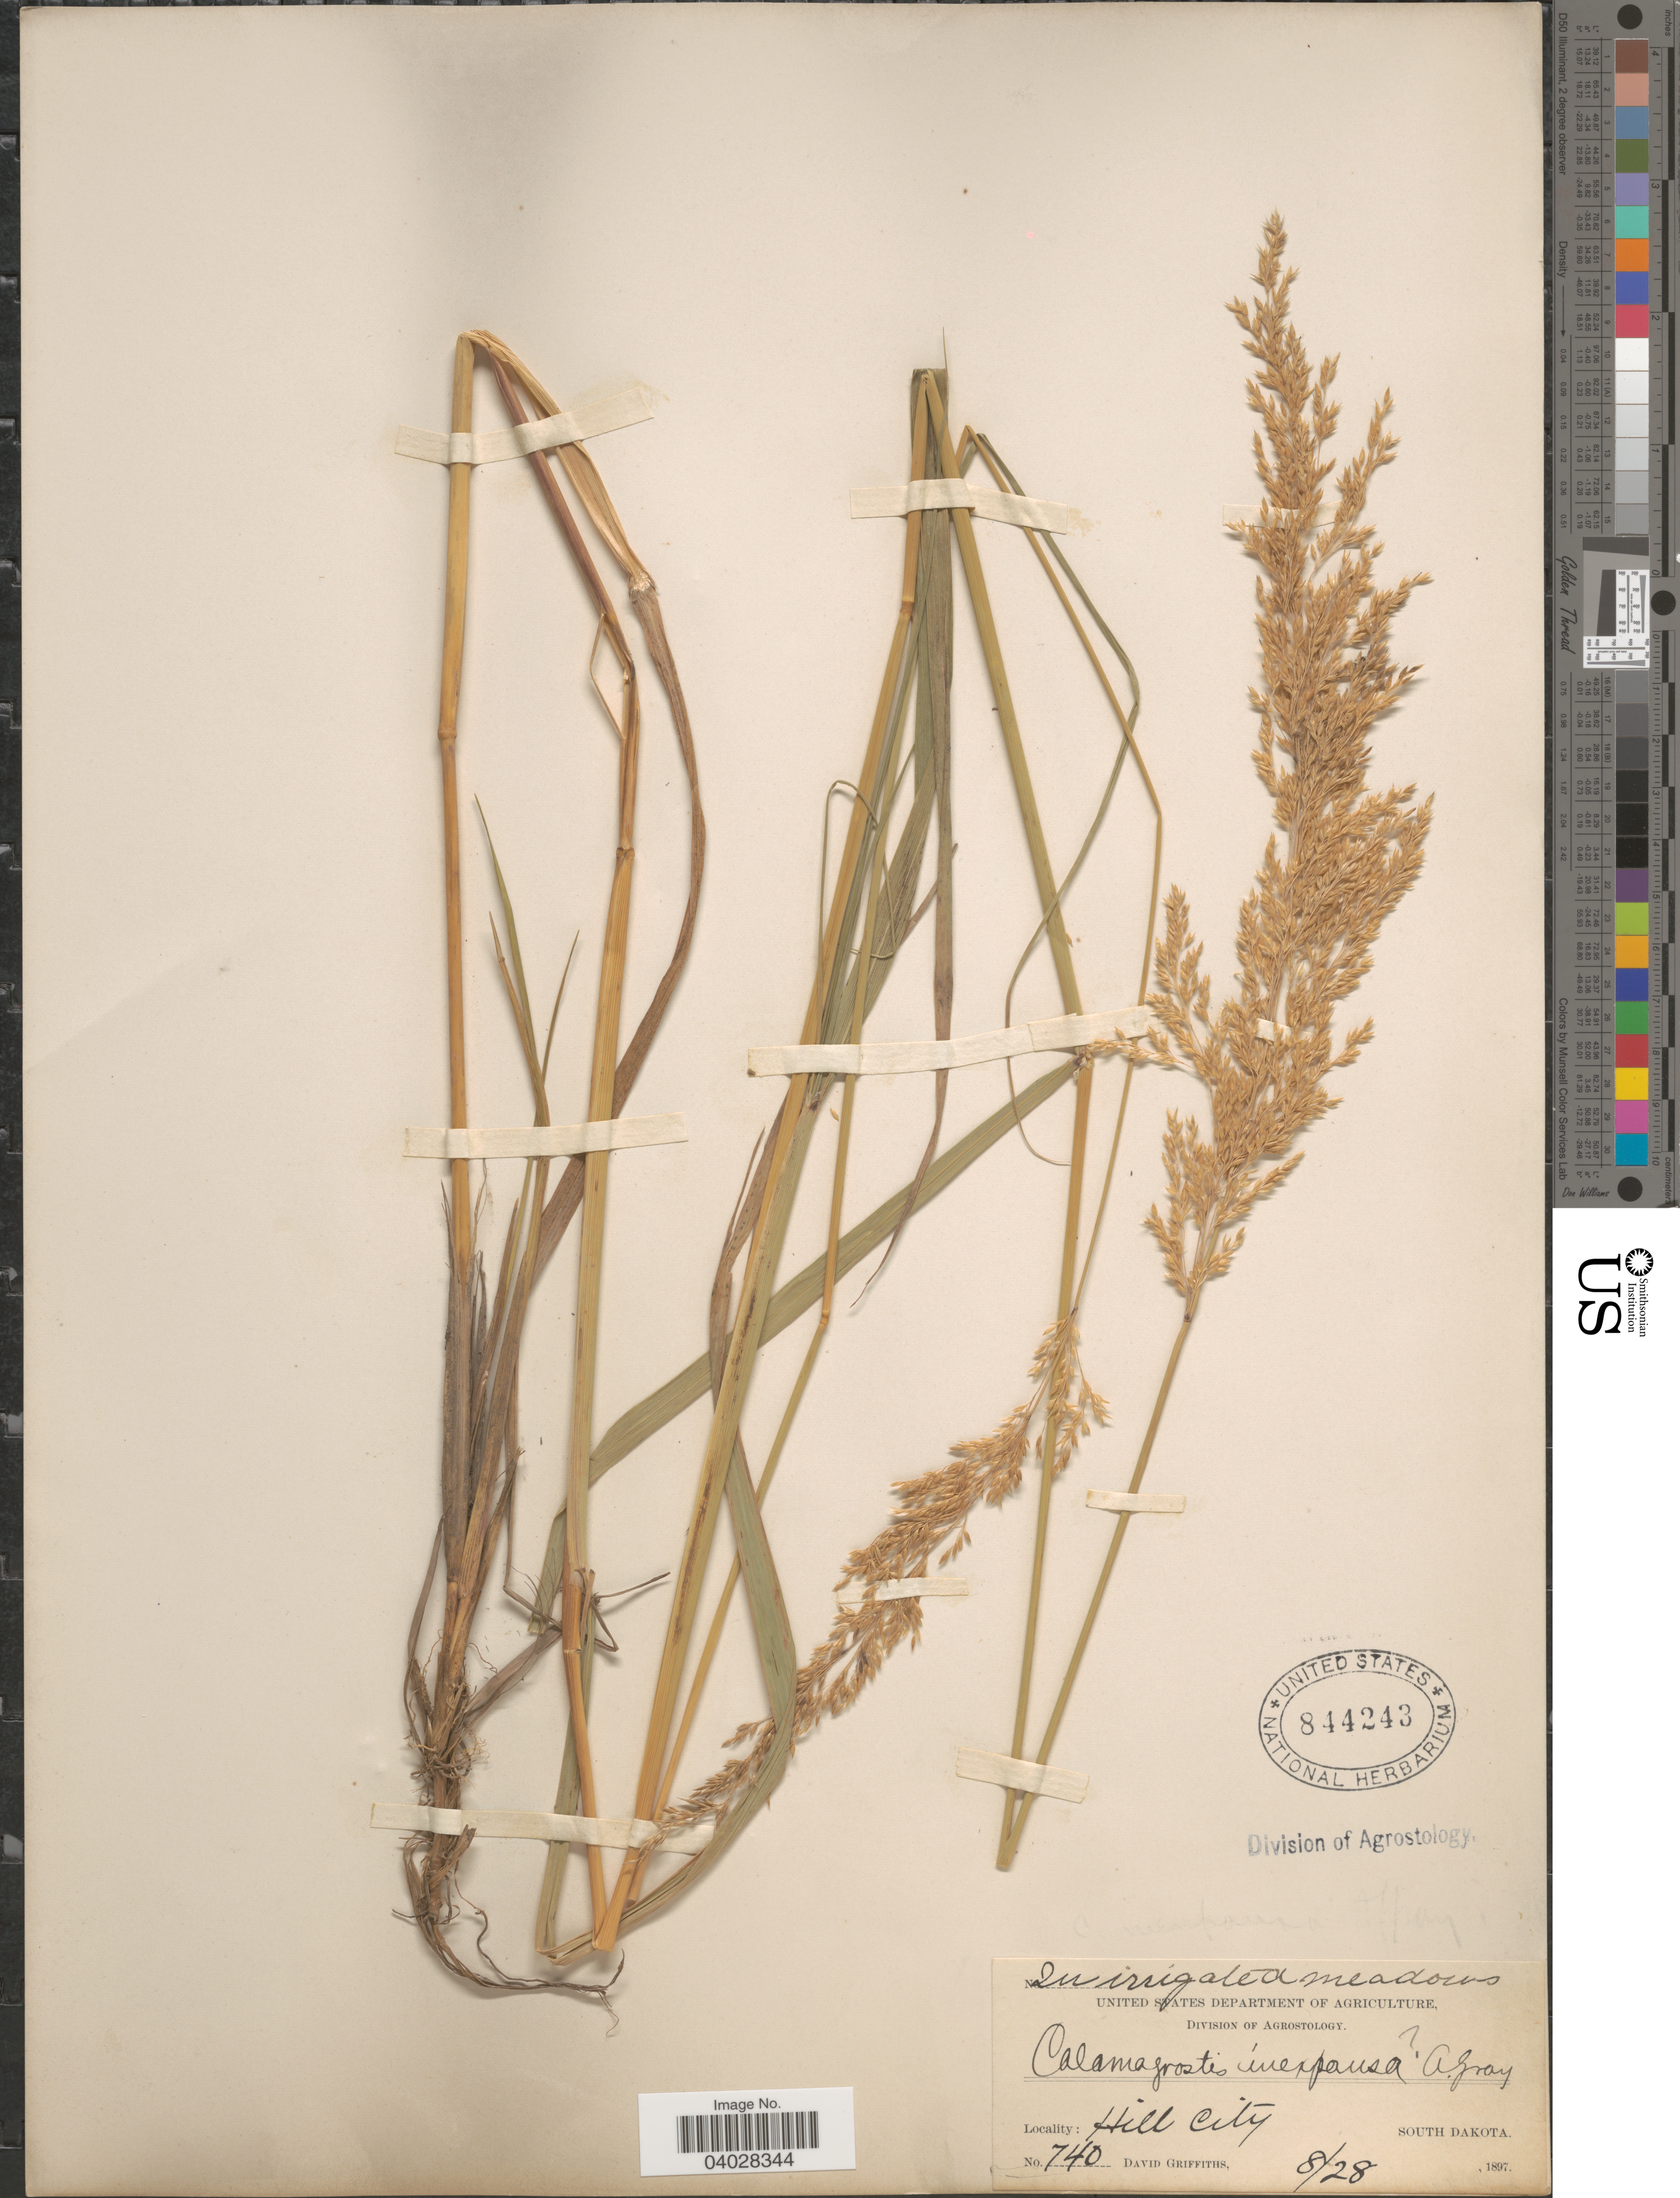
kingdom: Plantae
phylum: Tracheophyta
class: Liliopsida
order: Poales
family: Poaceae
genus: Calamagrostis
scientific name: Calamagrostis canadensis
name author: (Michx.) P. Beauv.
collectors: D. Griffiths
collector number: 740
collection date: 1897-08-28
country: United States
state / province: South Dakota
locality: Hill City.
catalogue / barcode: US 844243